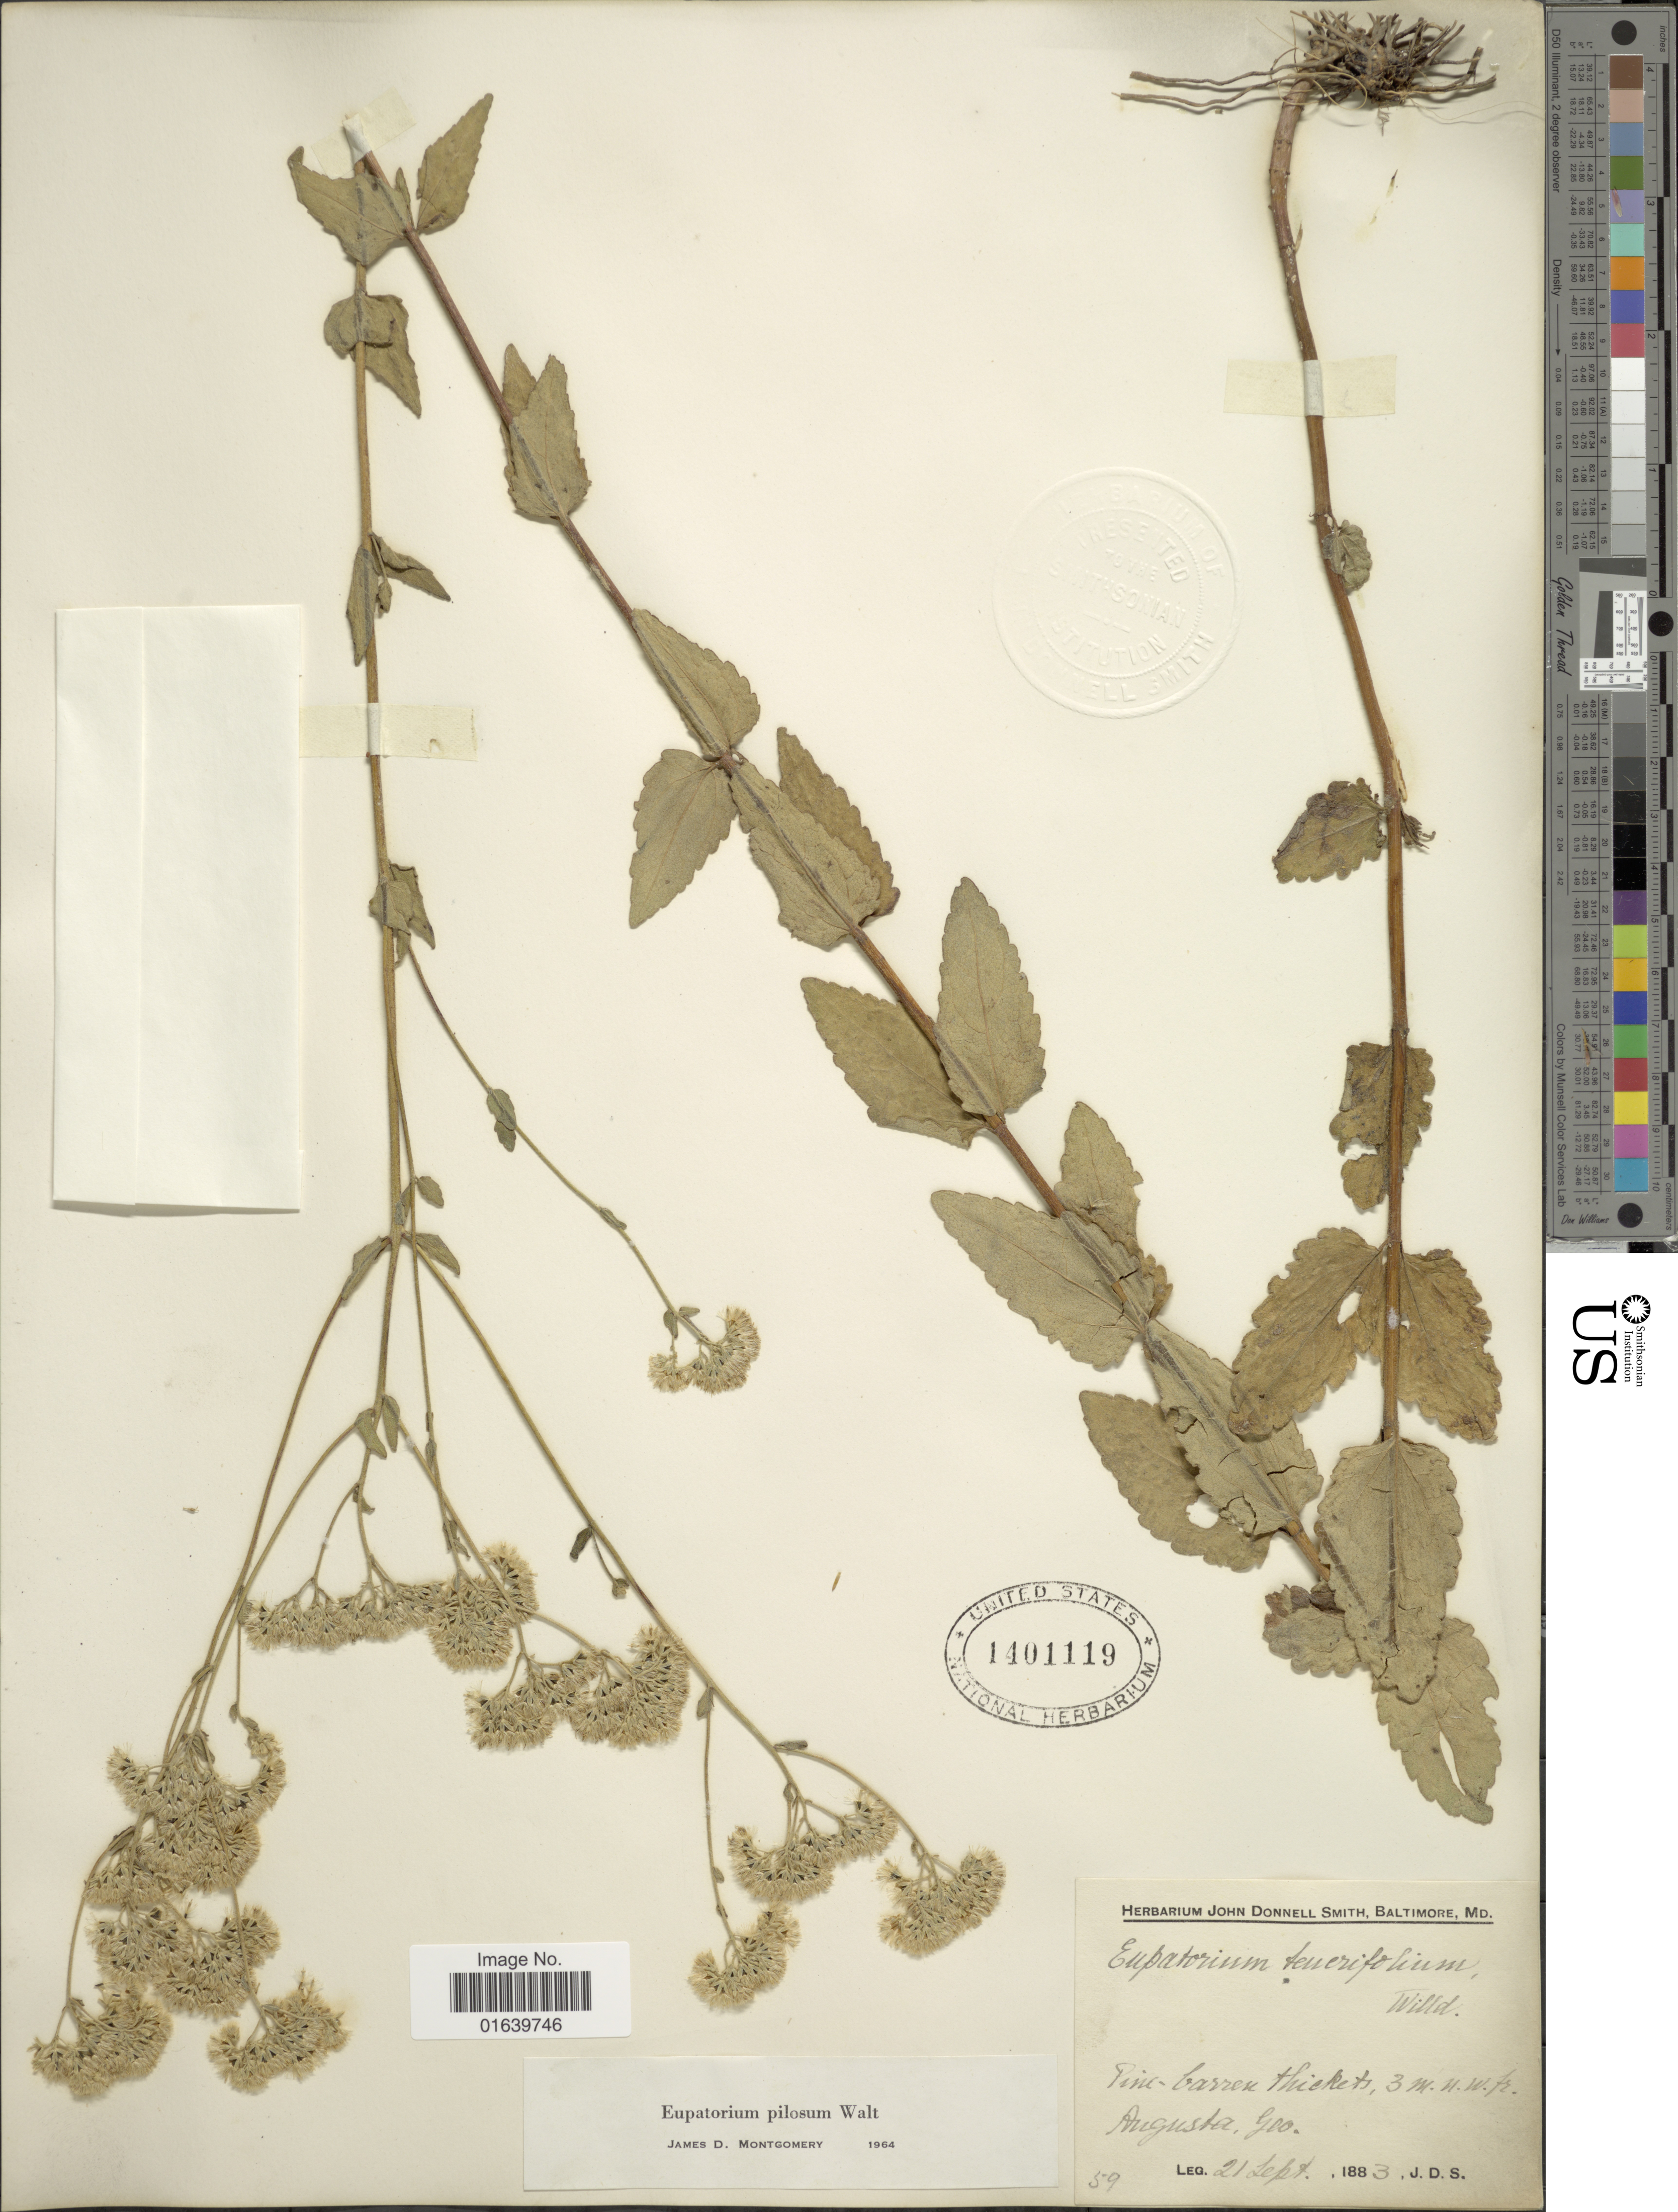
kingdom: Plantae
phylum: Tracheophyta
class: Magnoliopsida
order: Asterales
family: Asteraceae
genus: Eupatorium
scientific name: Eupatorium pilosum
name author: Walter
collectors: J. Donnell Smith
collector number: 59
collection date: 1883-09-21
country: United States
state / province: Virginia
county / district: Augusta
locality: Augusta Co.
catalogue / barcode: US 1401119